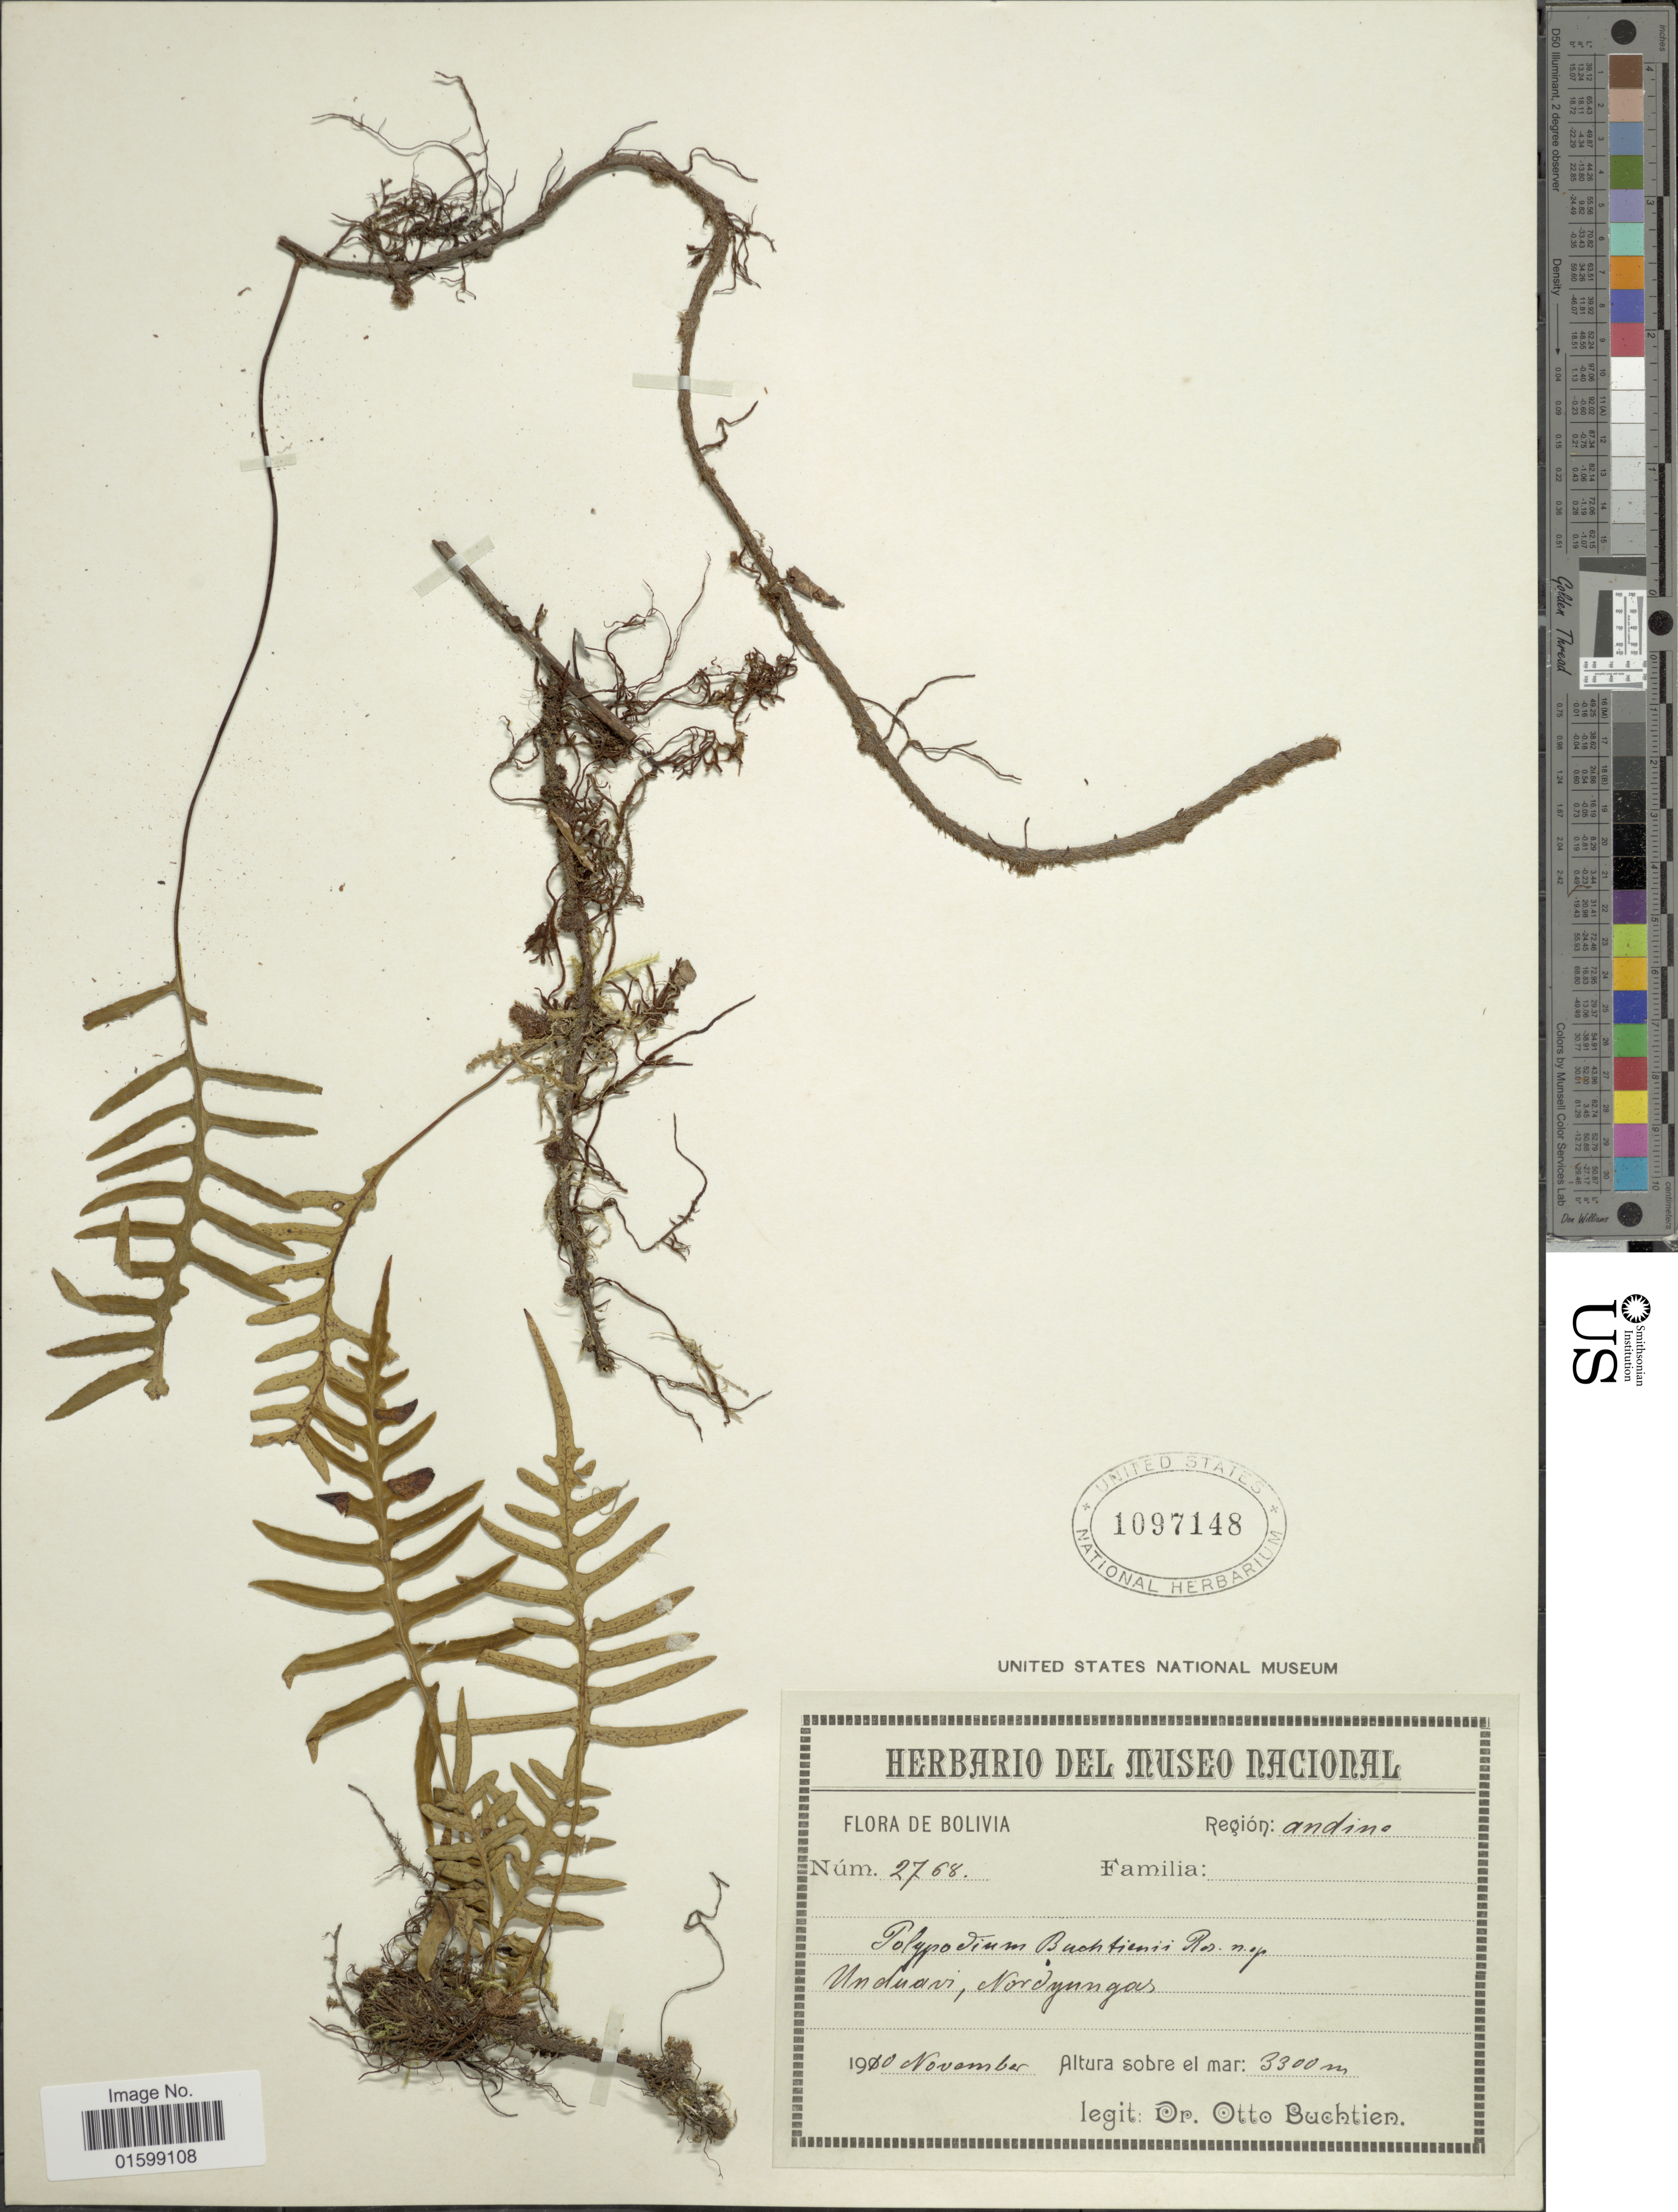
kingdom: Plantae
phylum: Tracheophyta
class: Polypodiopsida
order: Polypodiales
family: Polypodiaceae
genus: Pleopeltis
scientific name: Pleopeltis buchtienii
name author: (Christ & Rosenst.) A.R. Sm.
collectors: O. Buchtien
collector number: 2768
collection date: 1910-11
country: Bolivia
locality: Región: andina, Unduavi, Nordyungas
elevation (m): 3300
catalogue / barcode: US 1097148